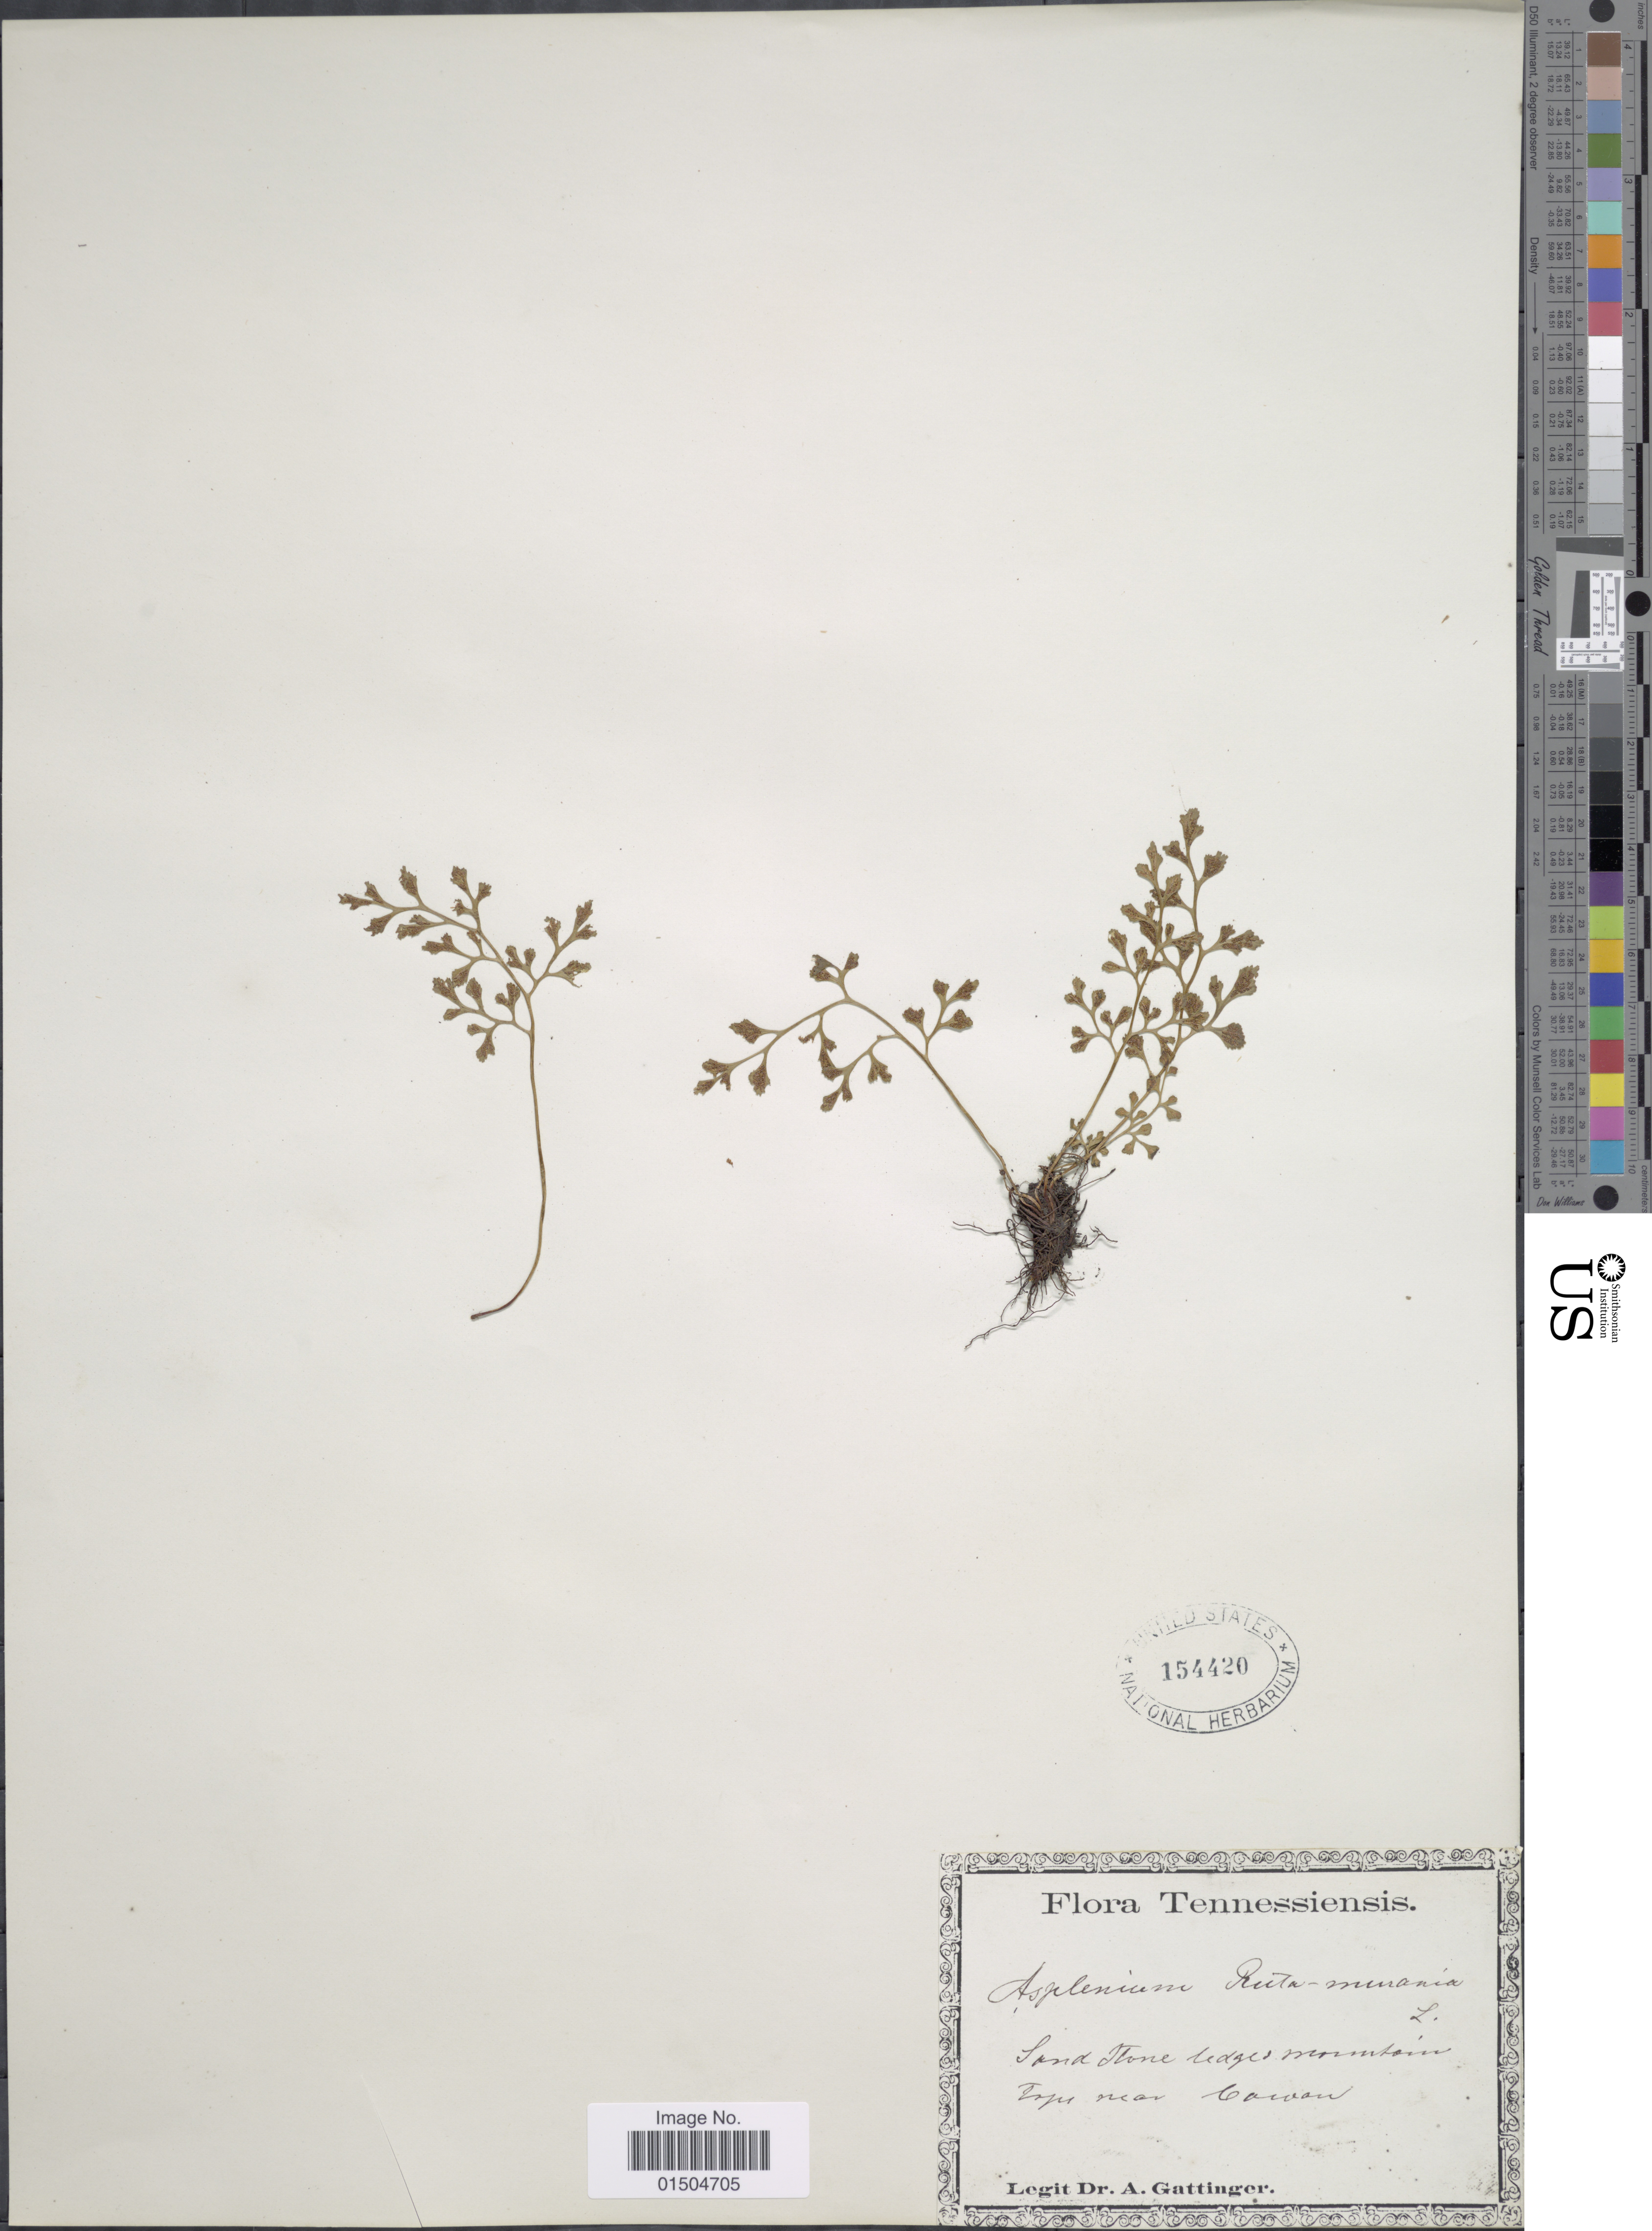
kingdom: Plantae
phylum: Tracheophyta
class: Polypodiopsida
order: Polypodiales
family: Aspleniaceae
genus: Asplenium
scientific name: Asplenium ruta-muraria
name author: L.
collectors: A. Gattinger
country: United States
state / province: Tennessee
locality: Sand Flone ledges mountain, Tops near Cowan.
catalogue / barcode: US 154420